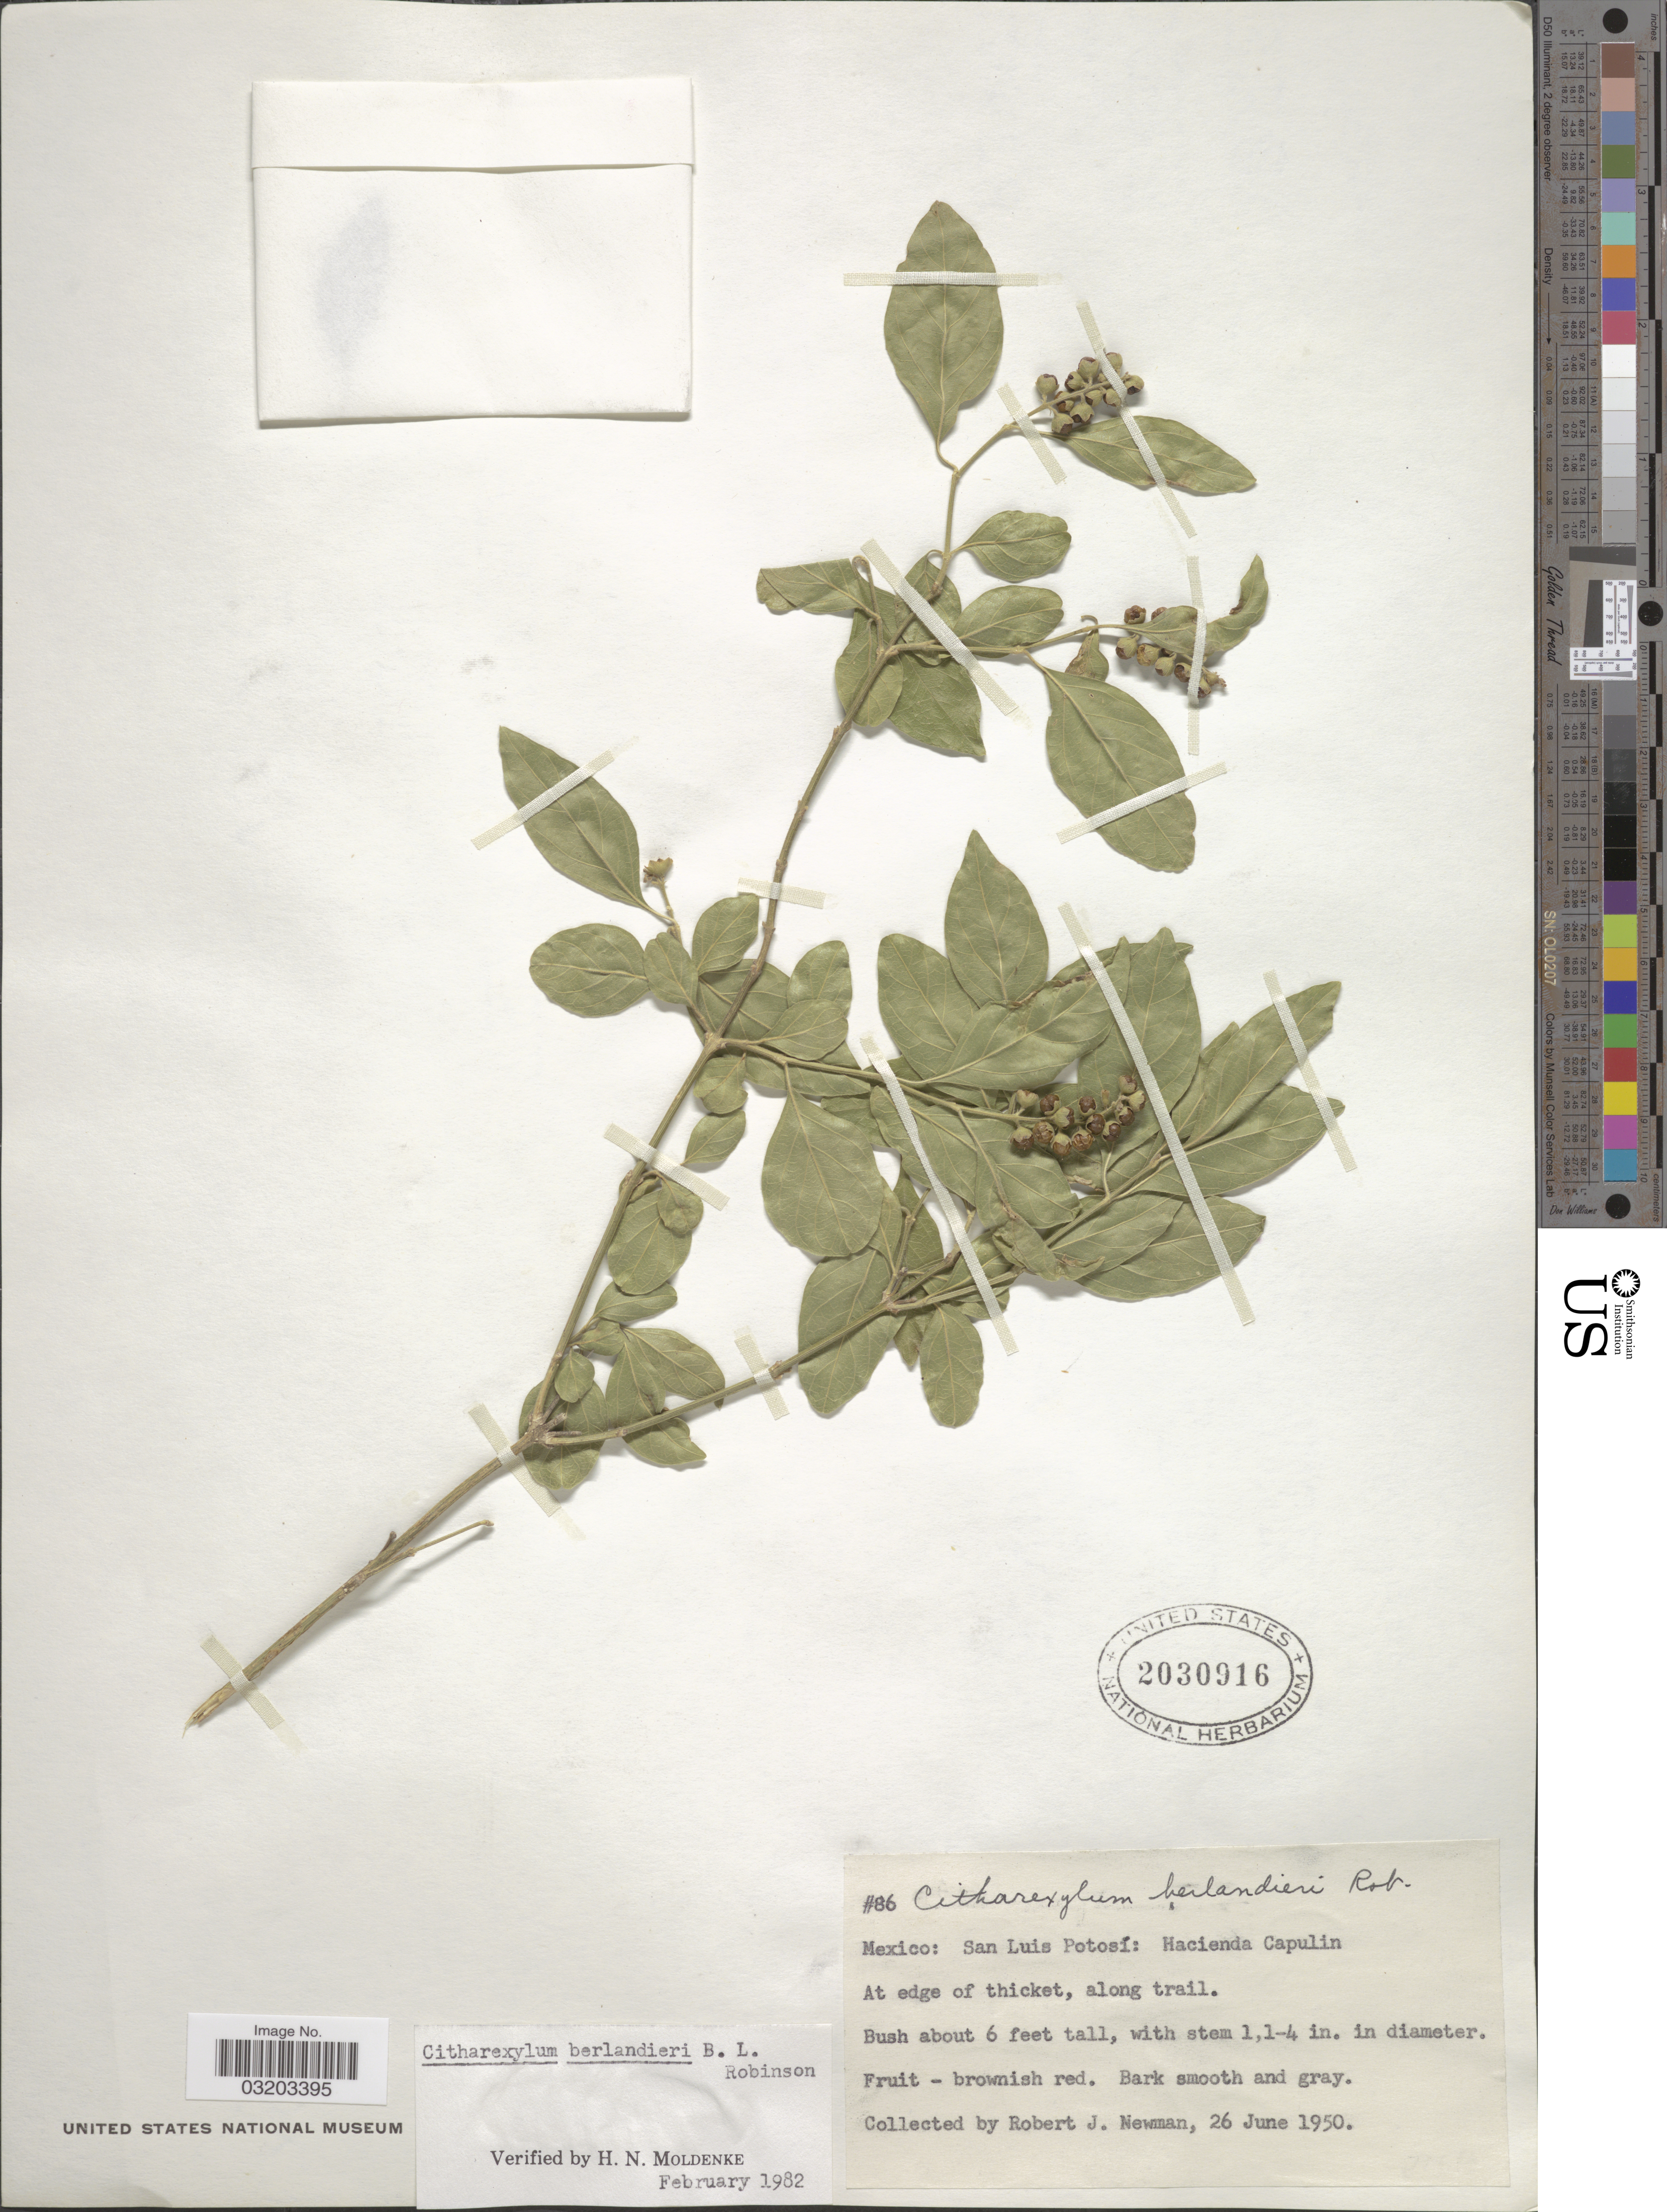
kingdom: Plantae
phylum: Tracheophyta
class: Magnoliopsida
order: Lamiales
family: Verbenaceae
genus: Citharexylum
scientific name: Citharexylum berlandieri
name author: B.L. Rob.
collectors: R. J. Newman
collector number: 86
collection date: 1950-06-26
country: Mexico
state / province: San Luis Potosí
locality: Hacienda Capulin. At edge of thicket, along trail.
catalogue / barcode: US 2030916